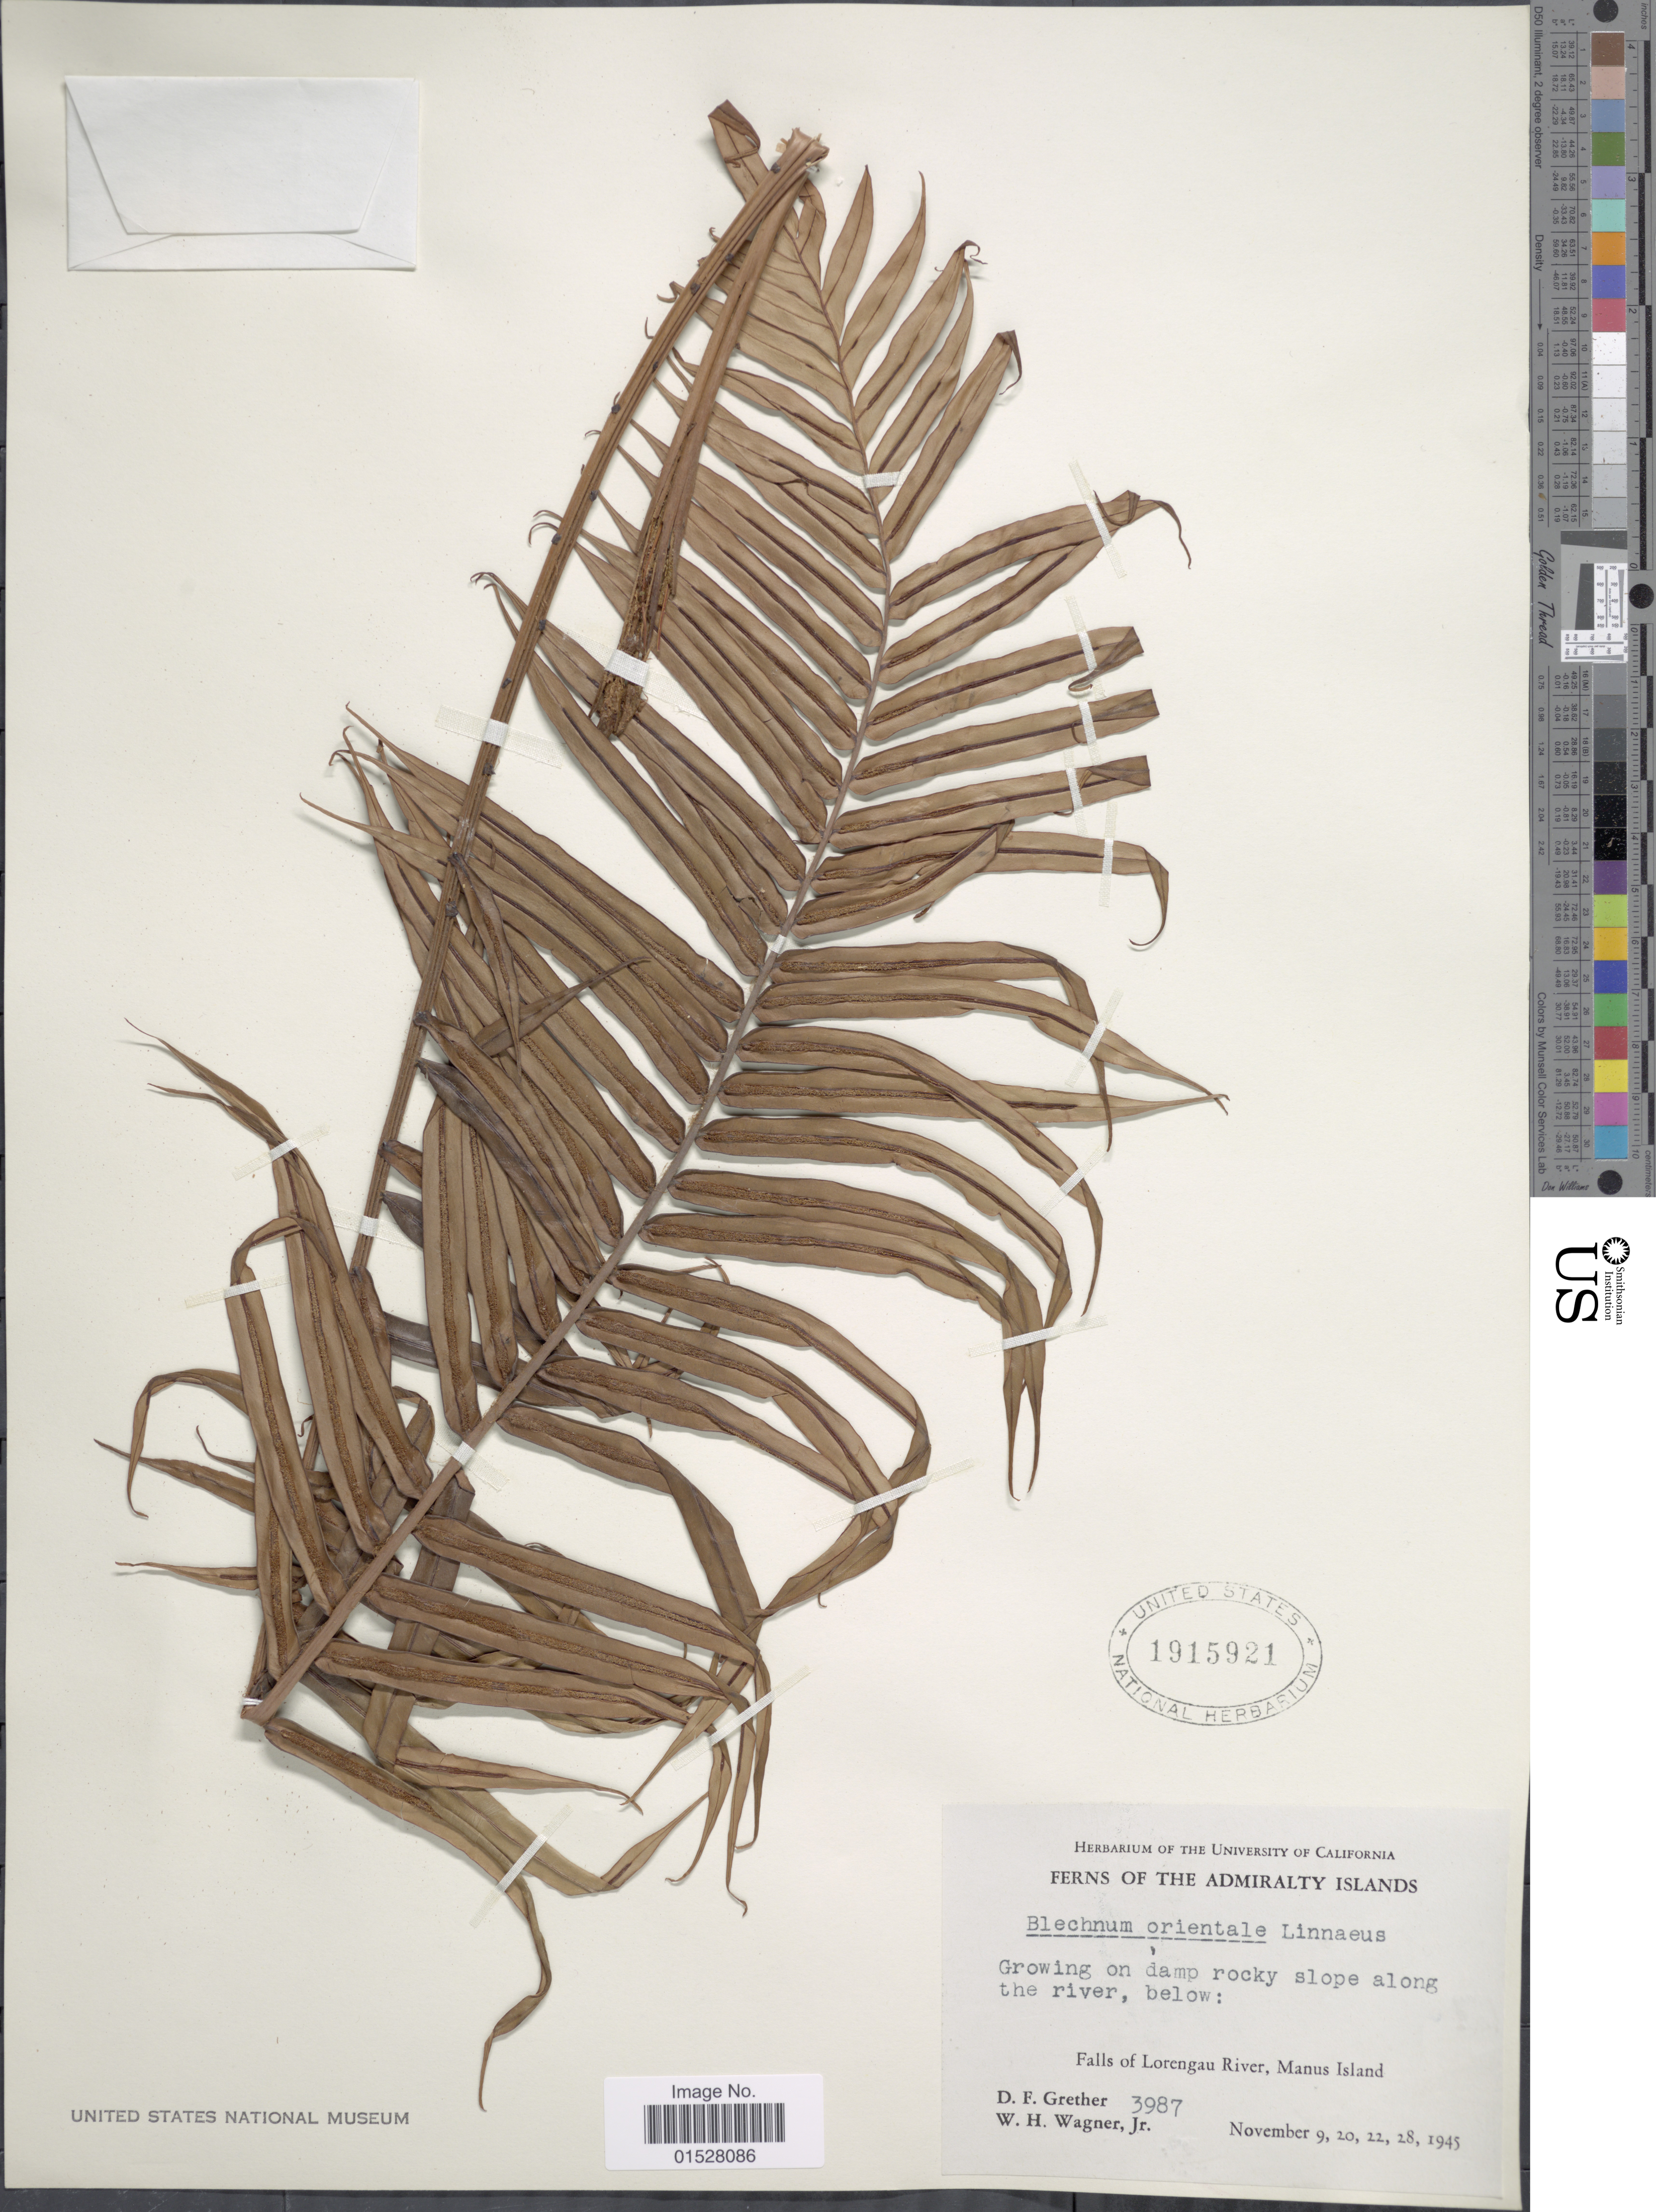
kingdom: Plantae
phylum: Tracheophyta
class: Polypodiopsida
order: Polypodiales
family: Blechnaceae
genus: Blechnum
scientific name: Blechnum orientale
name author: L.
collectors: D. F. Grether & W. H. Wagner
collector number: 3987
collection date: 1945-11-09/1945-11-28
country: Papua New Guinea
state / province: Manus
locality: Admiralty Islands, along the river, below, Falls of Lorengau River, Manus Island.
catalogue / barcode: US 1915921